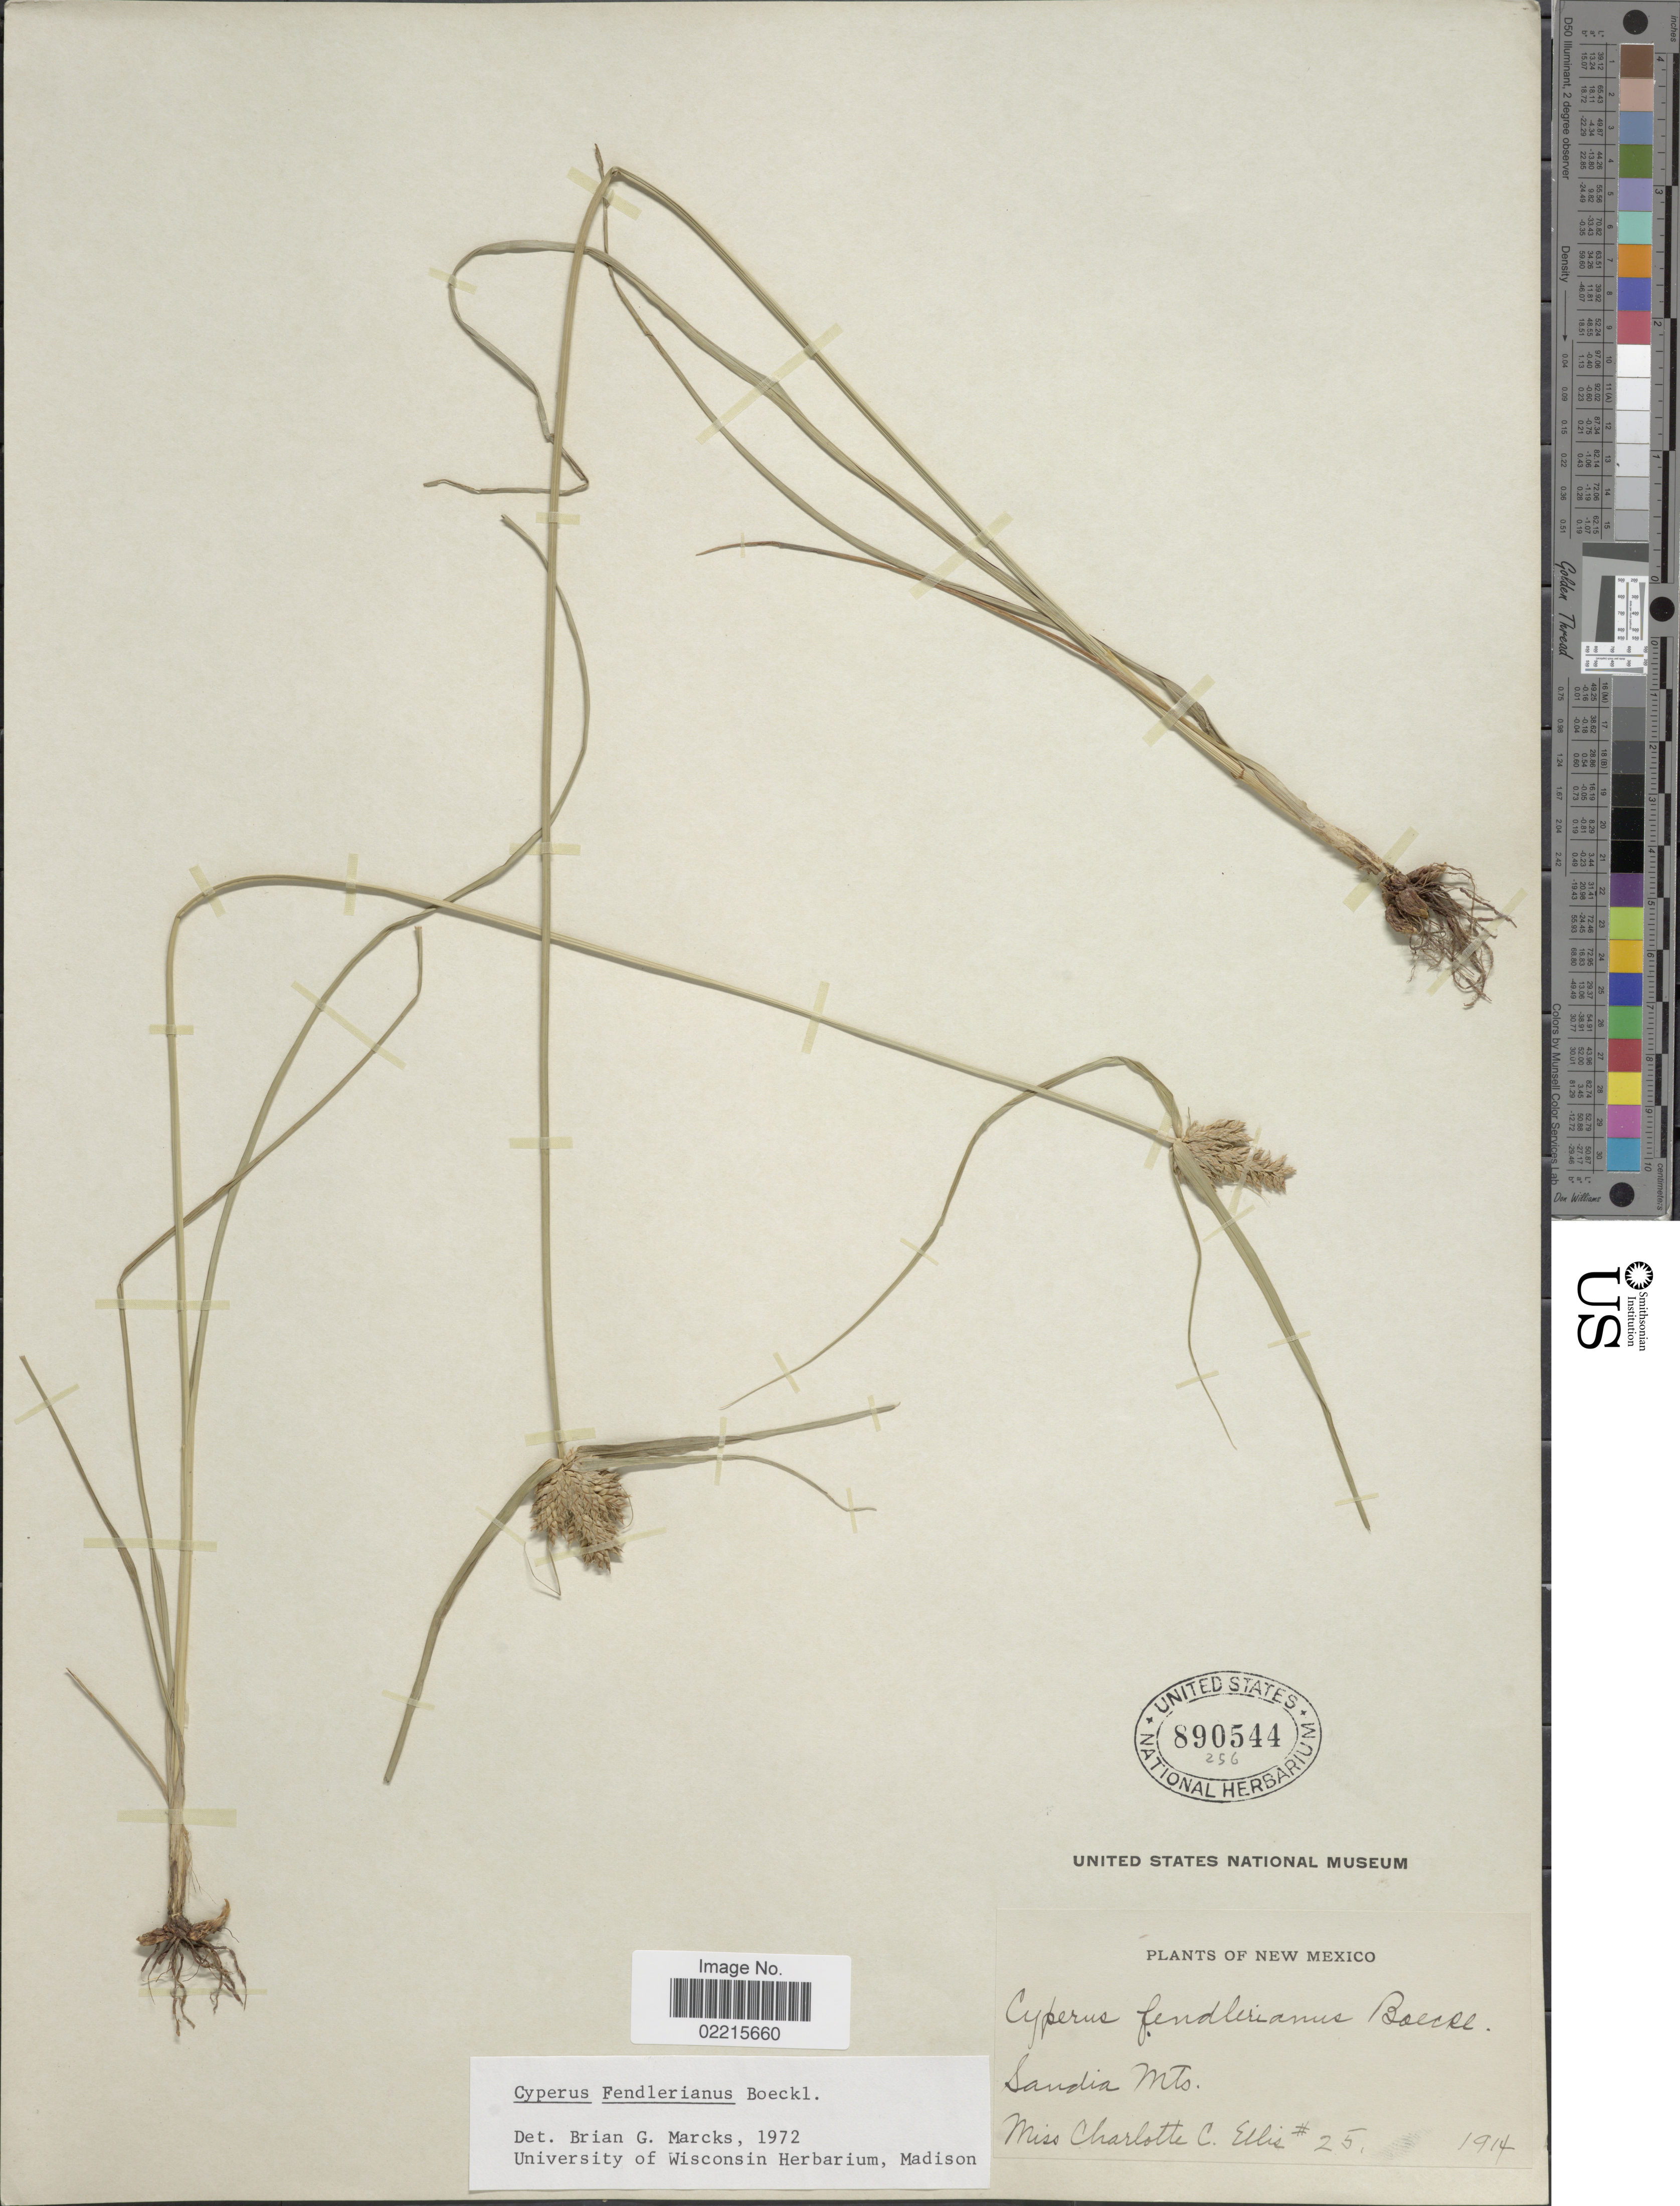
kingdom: Plantae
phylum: Tracheophyta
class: Liliopsida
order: Poales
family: Cyperaceae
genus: Cyperus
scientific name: Cyperus fendlerianus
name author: Boeckeler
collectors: C. C. Ellis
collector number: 25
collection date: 1914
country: United States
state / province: New Mexico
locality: Sandia Mts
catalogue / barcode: US 890544